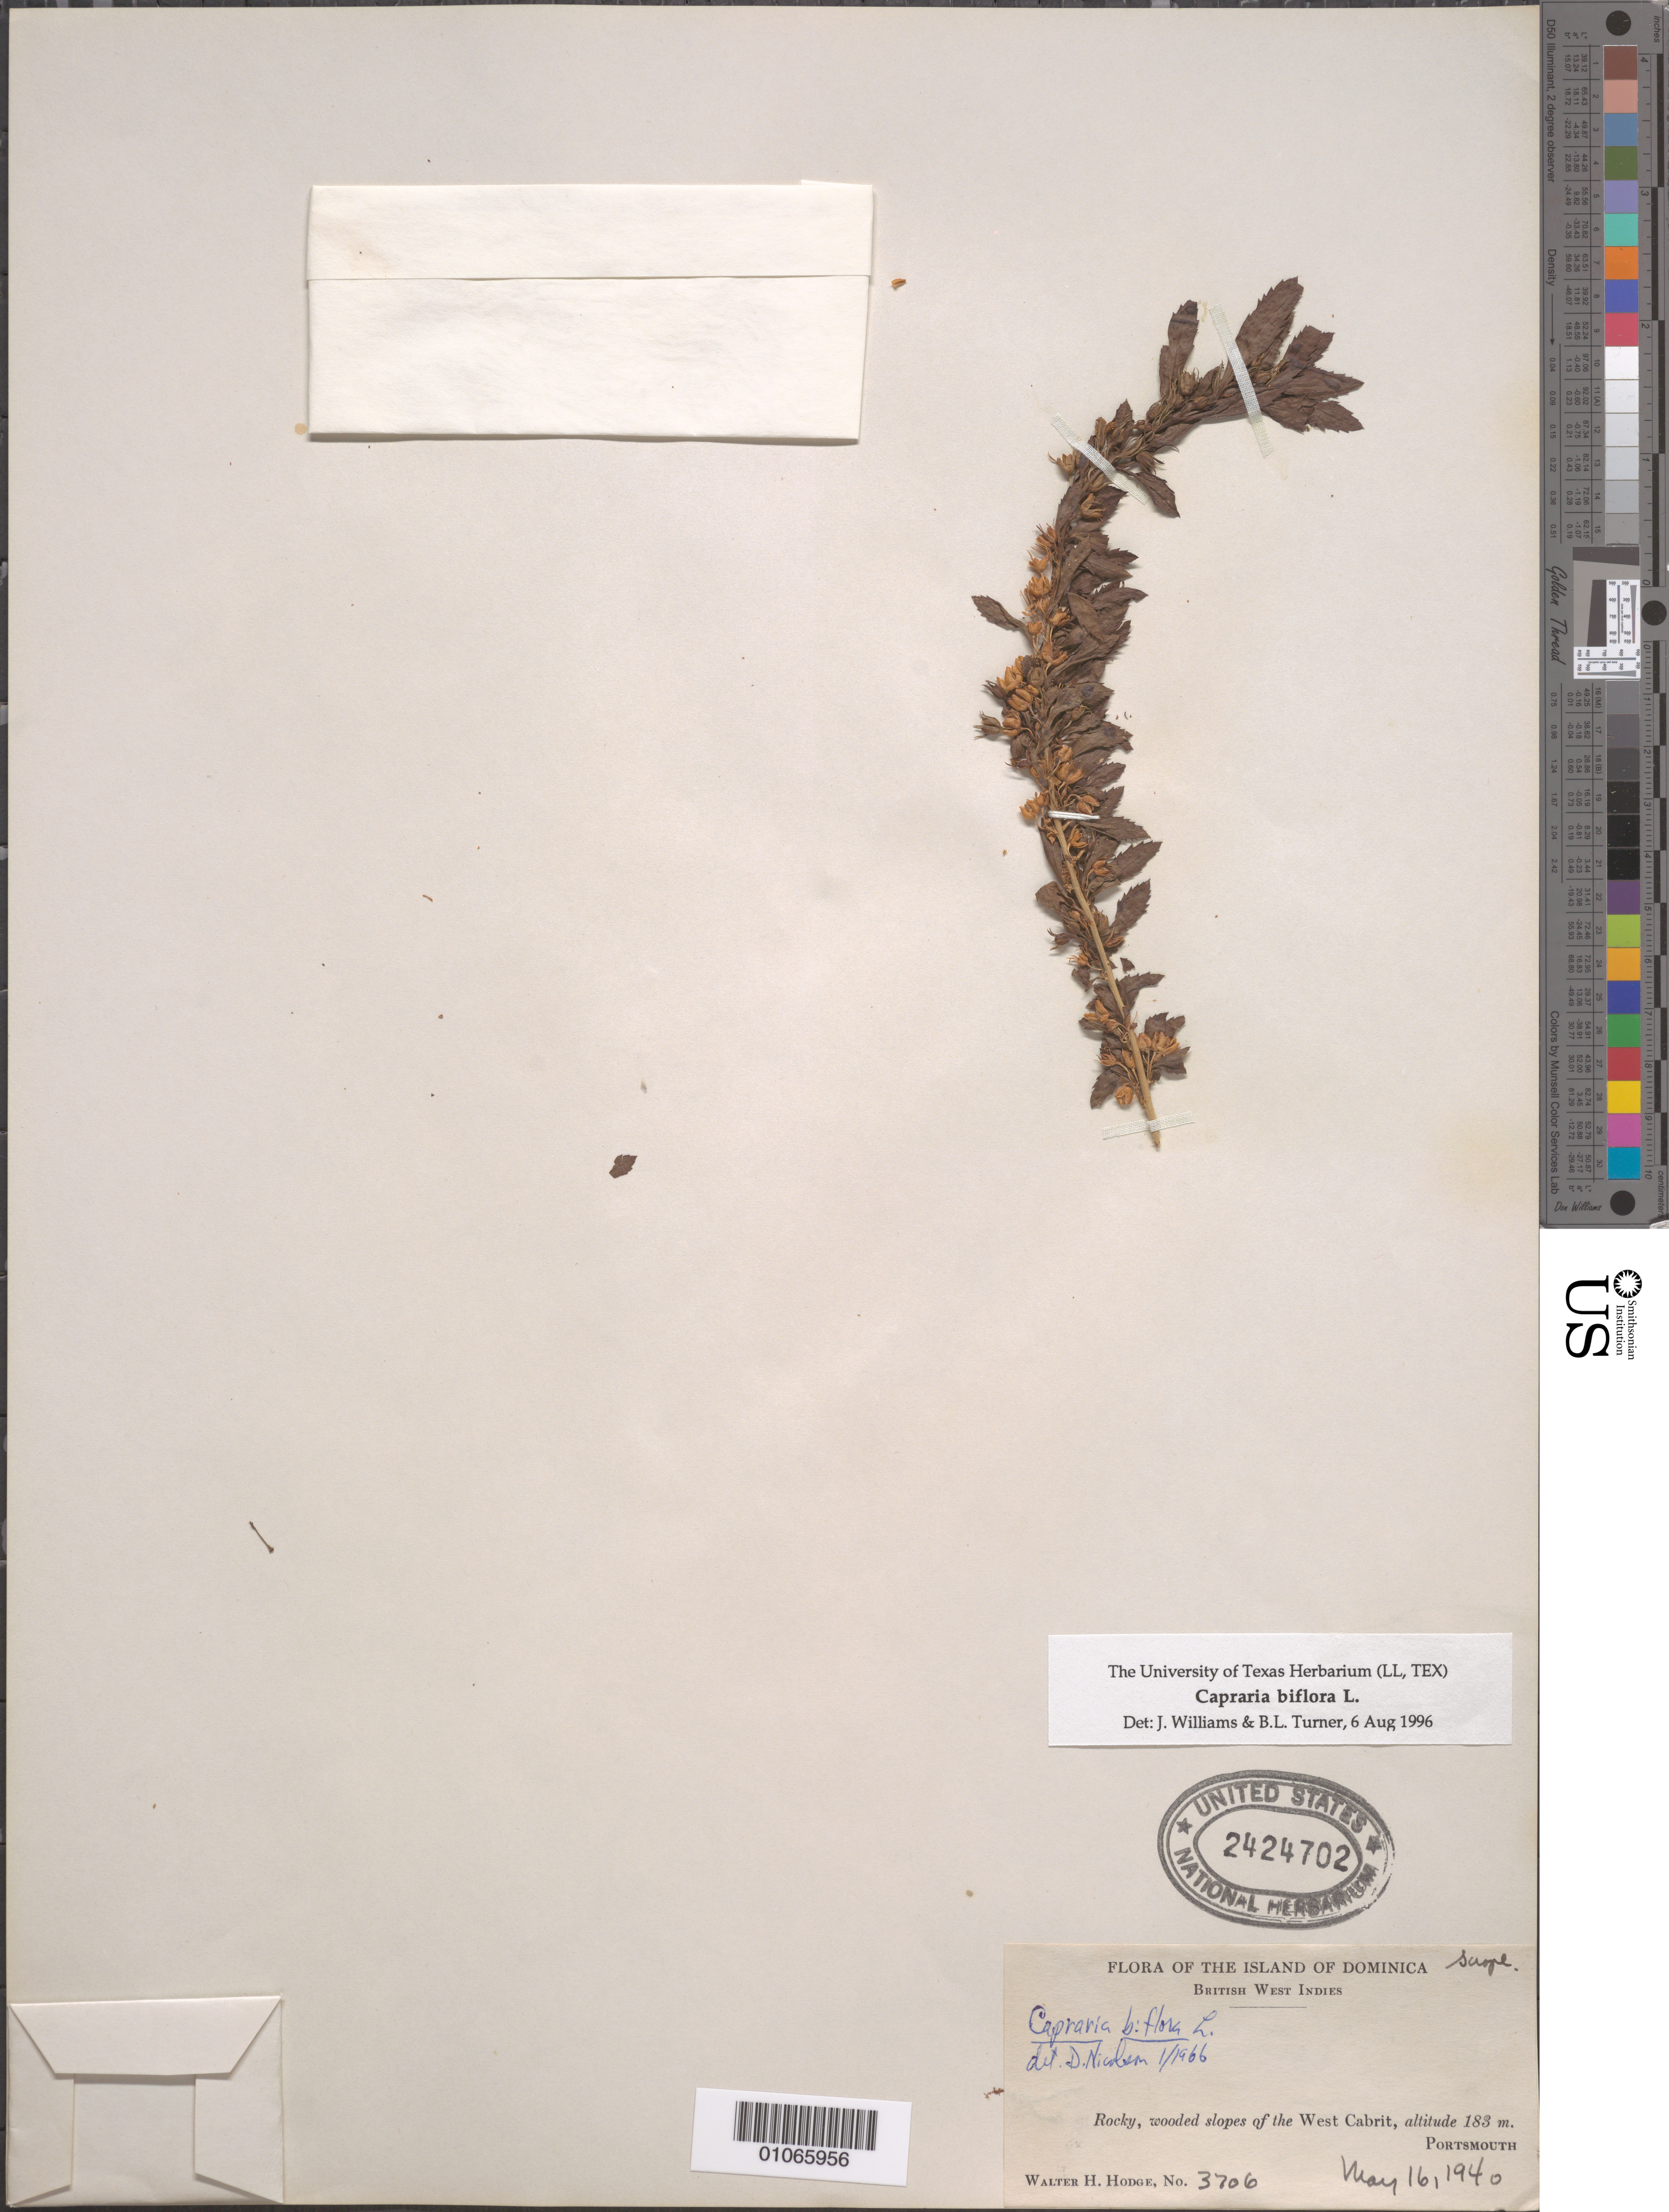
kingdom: Plantae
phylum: Tracheophyta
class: Magnoliopsida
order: Lamiales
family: Scrophulariaceae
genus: Capraria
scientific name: Capraria biflora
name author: L.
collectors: W. Hodge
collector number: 3706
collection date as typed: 16 May 1940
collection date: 1940-05-16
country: Dominica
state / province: St. John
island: Dominica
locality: Rocky, wooded slopes of the West Cabrit.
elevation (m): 183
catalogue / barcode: US 2424702